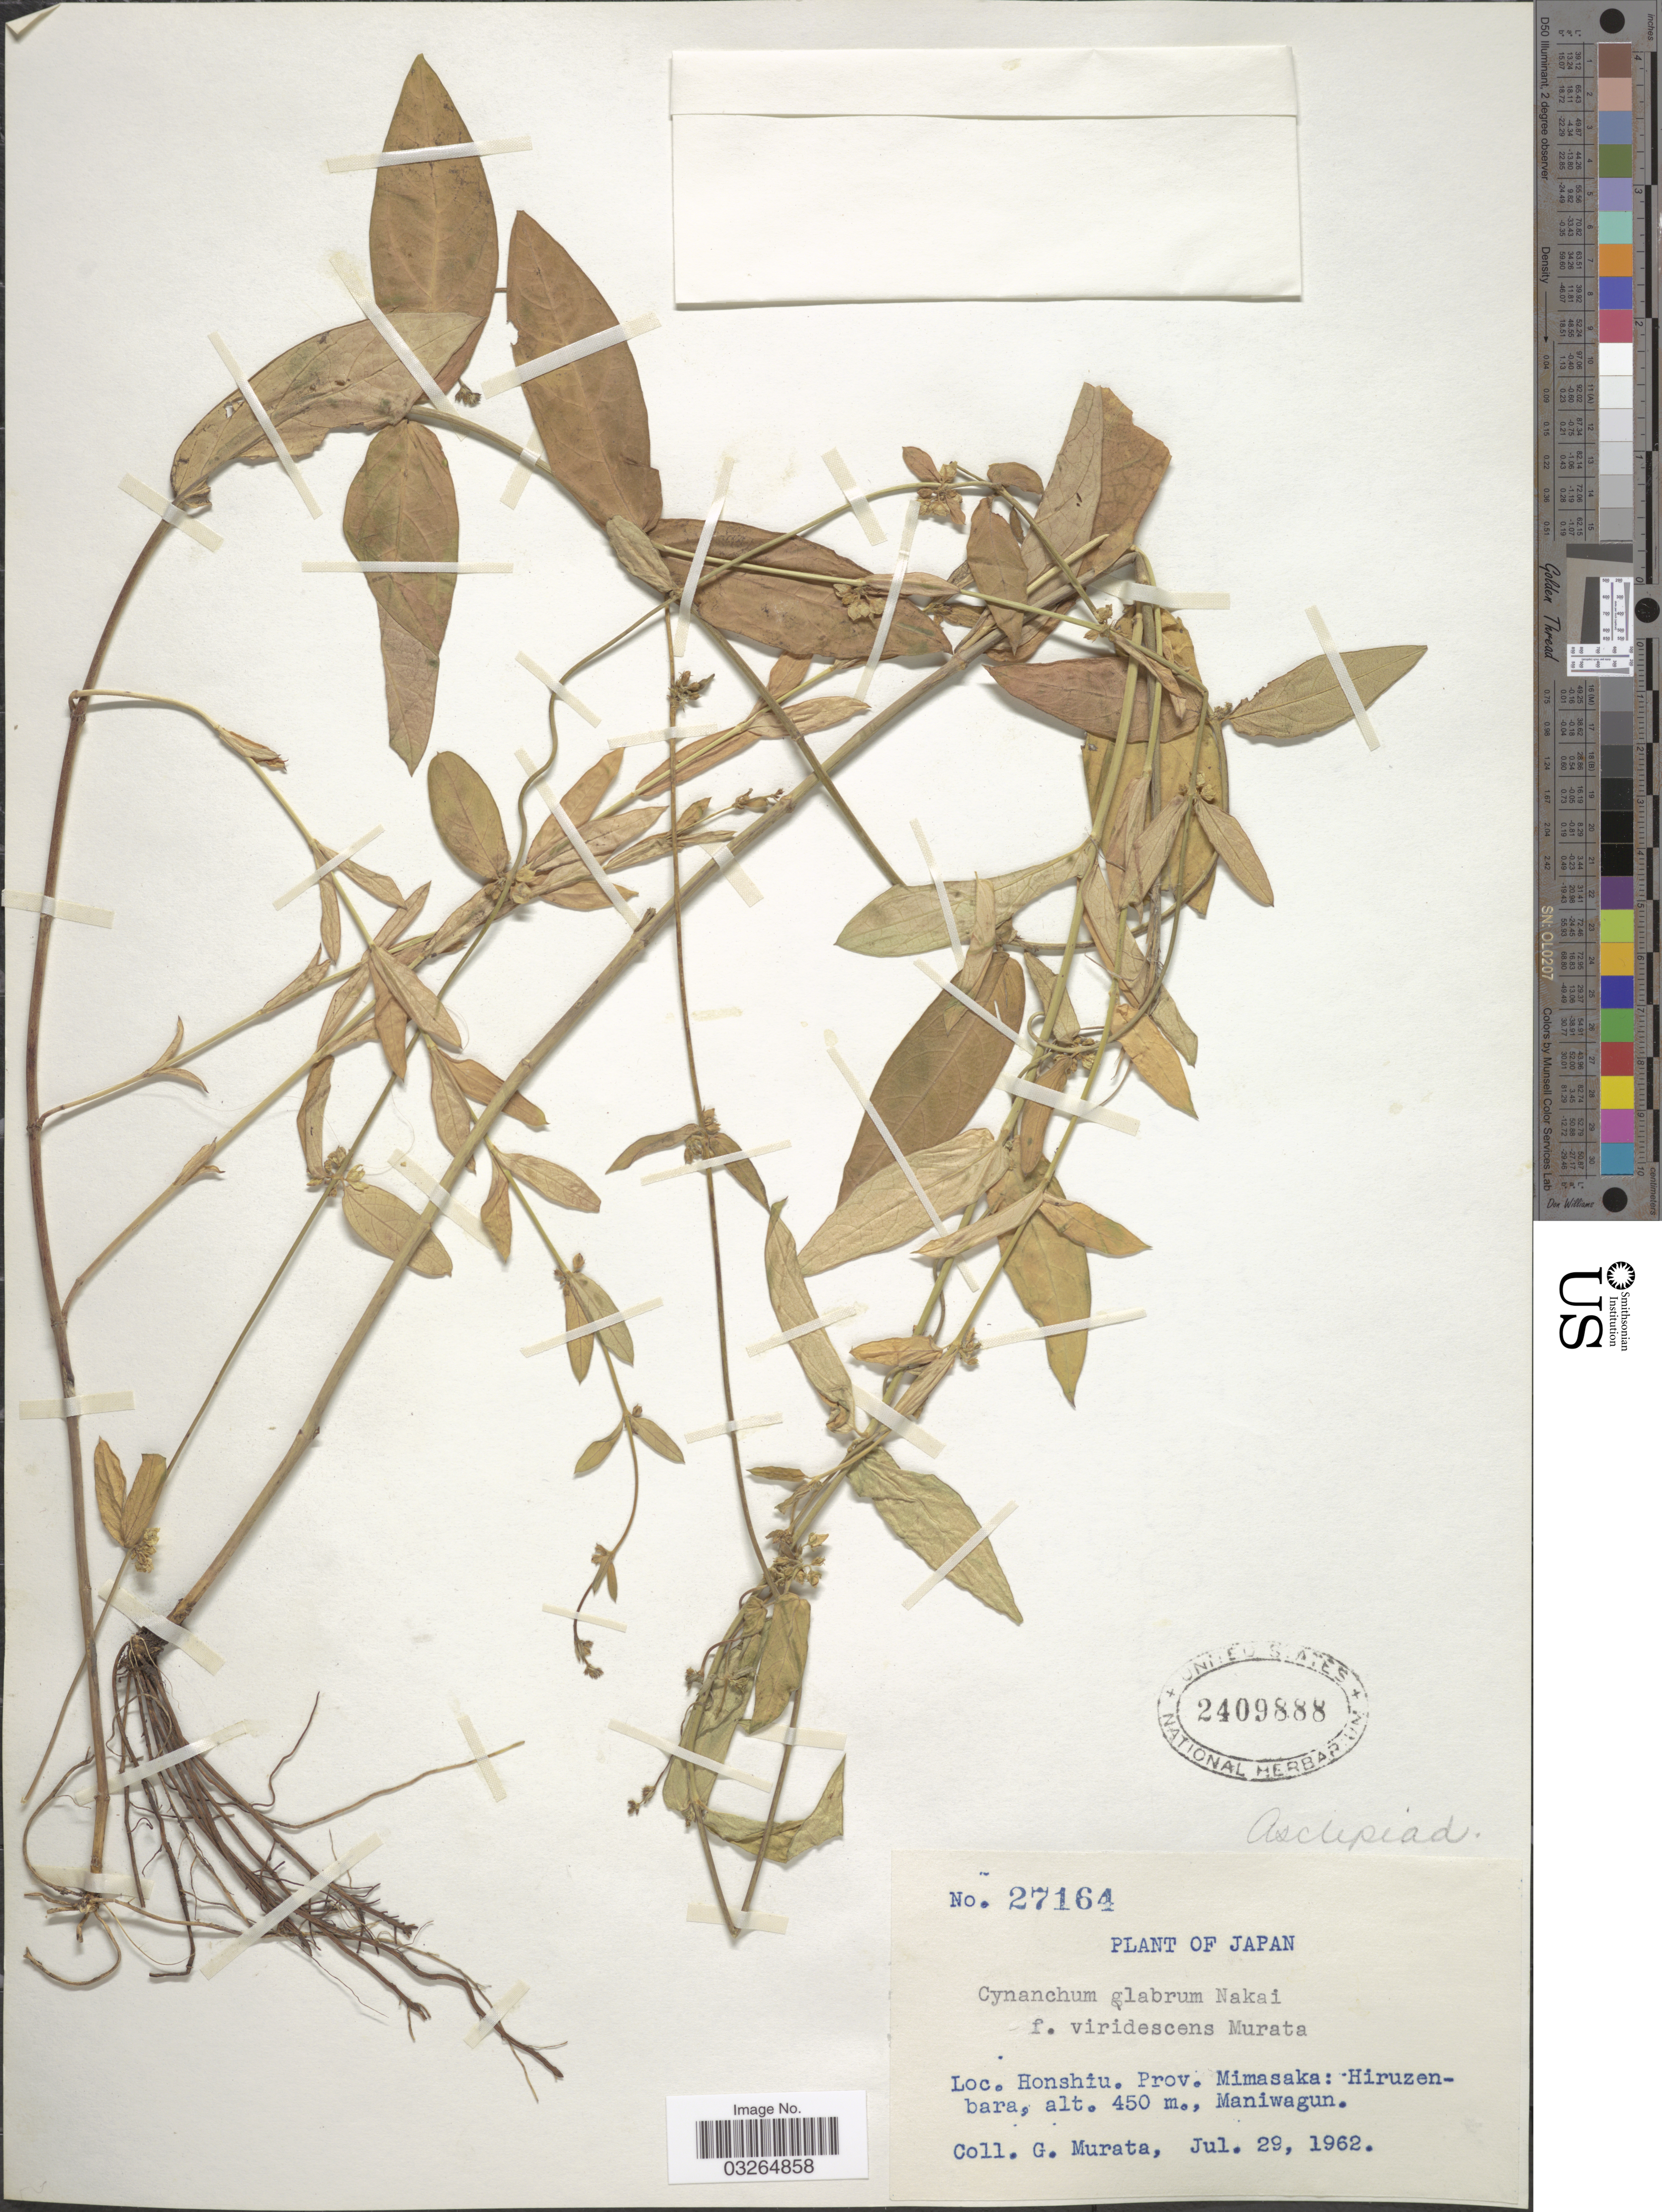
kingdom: Plantae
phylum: Tracheophyta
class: Magnoliopsida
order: Gentianales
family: Apocynaceae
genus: Cynanchum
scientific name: Cynanchum glabrum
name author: Nakai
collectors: G. Murata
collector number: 27164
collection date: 1962-07-29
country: Japan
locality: Honshiu. Prov. Mimasaka: Hiruzenbara.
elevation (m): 450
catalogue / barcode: US 2409888